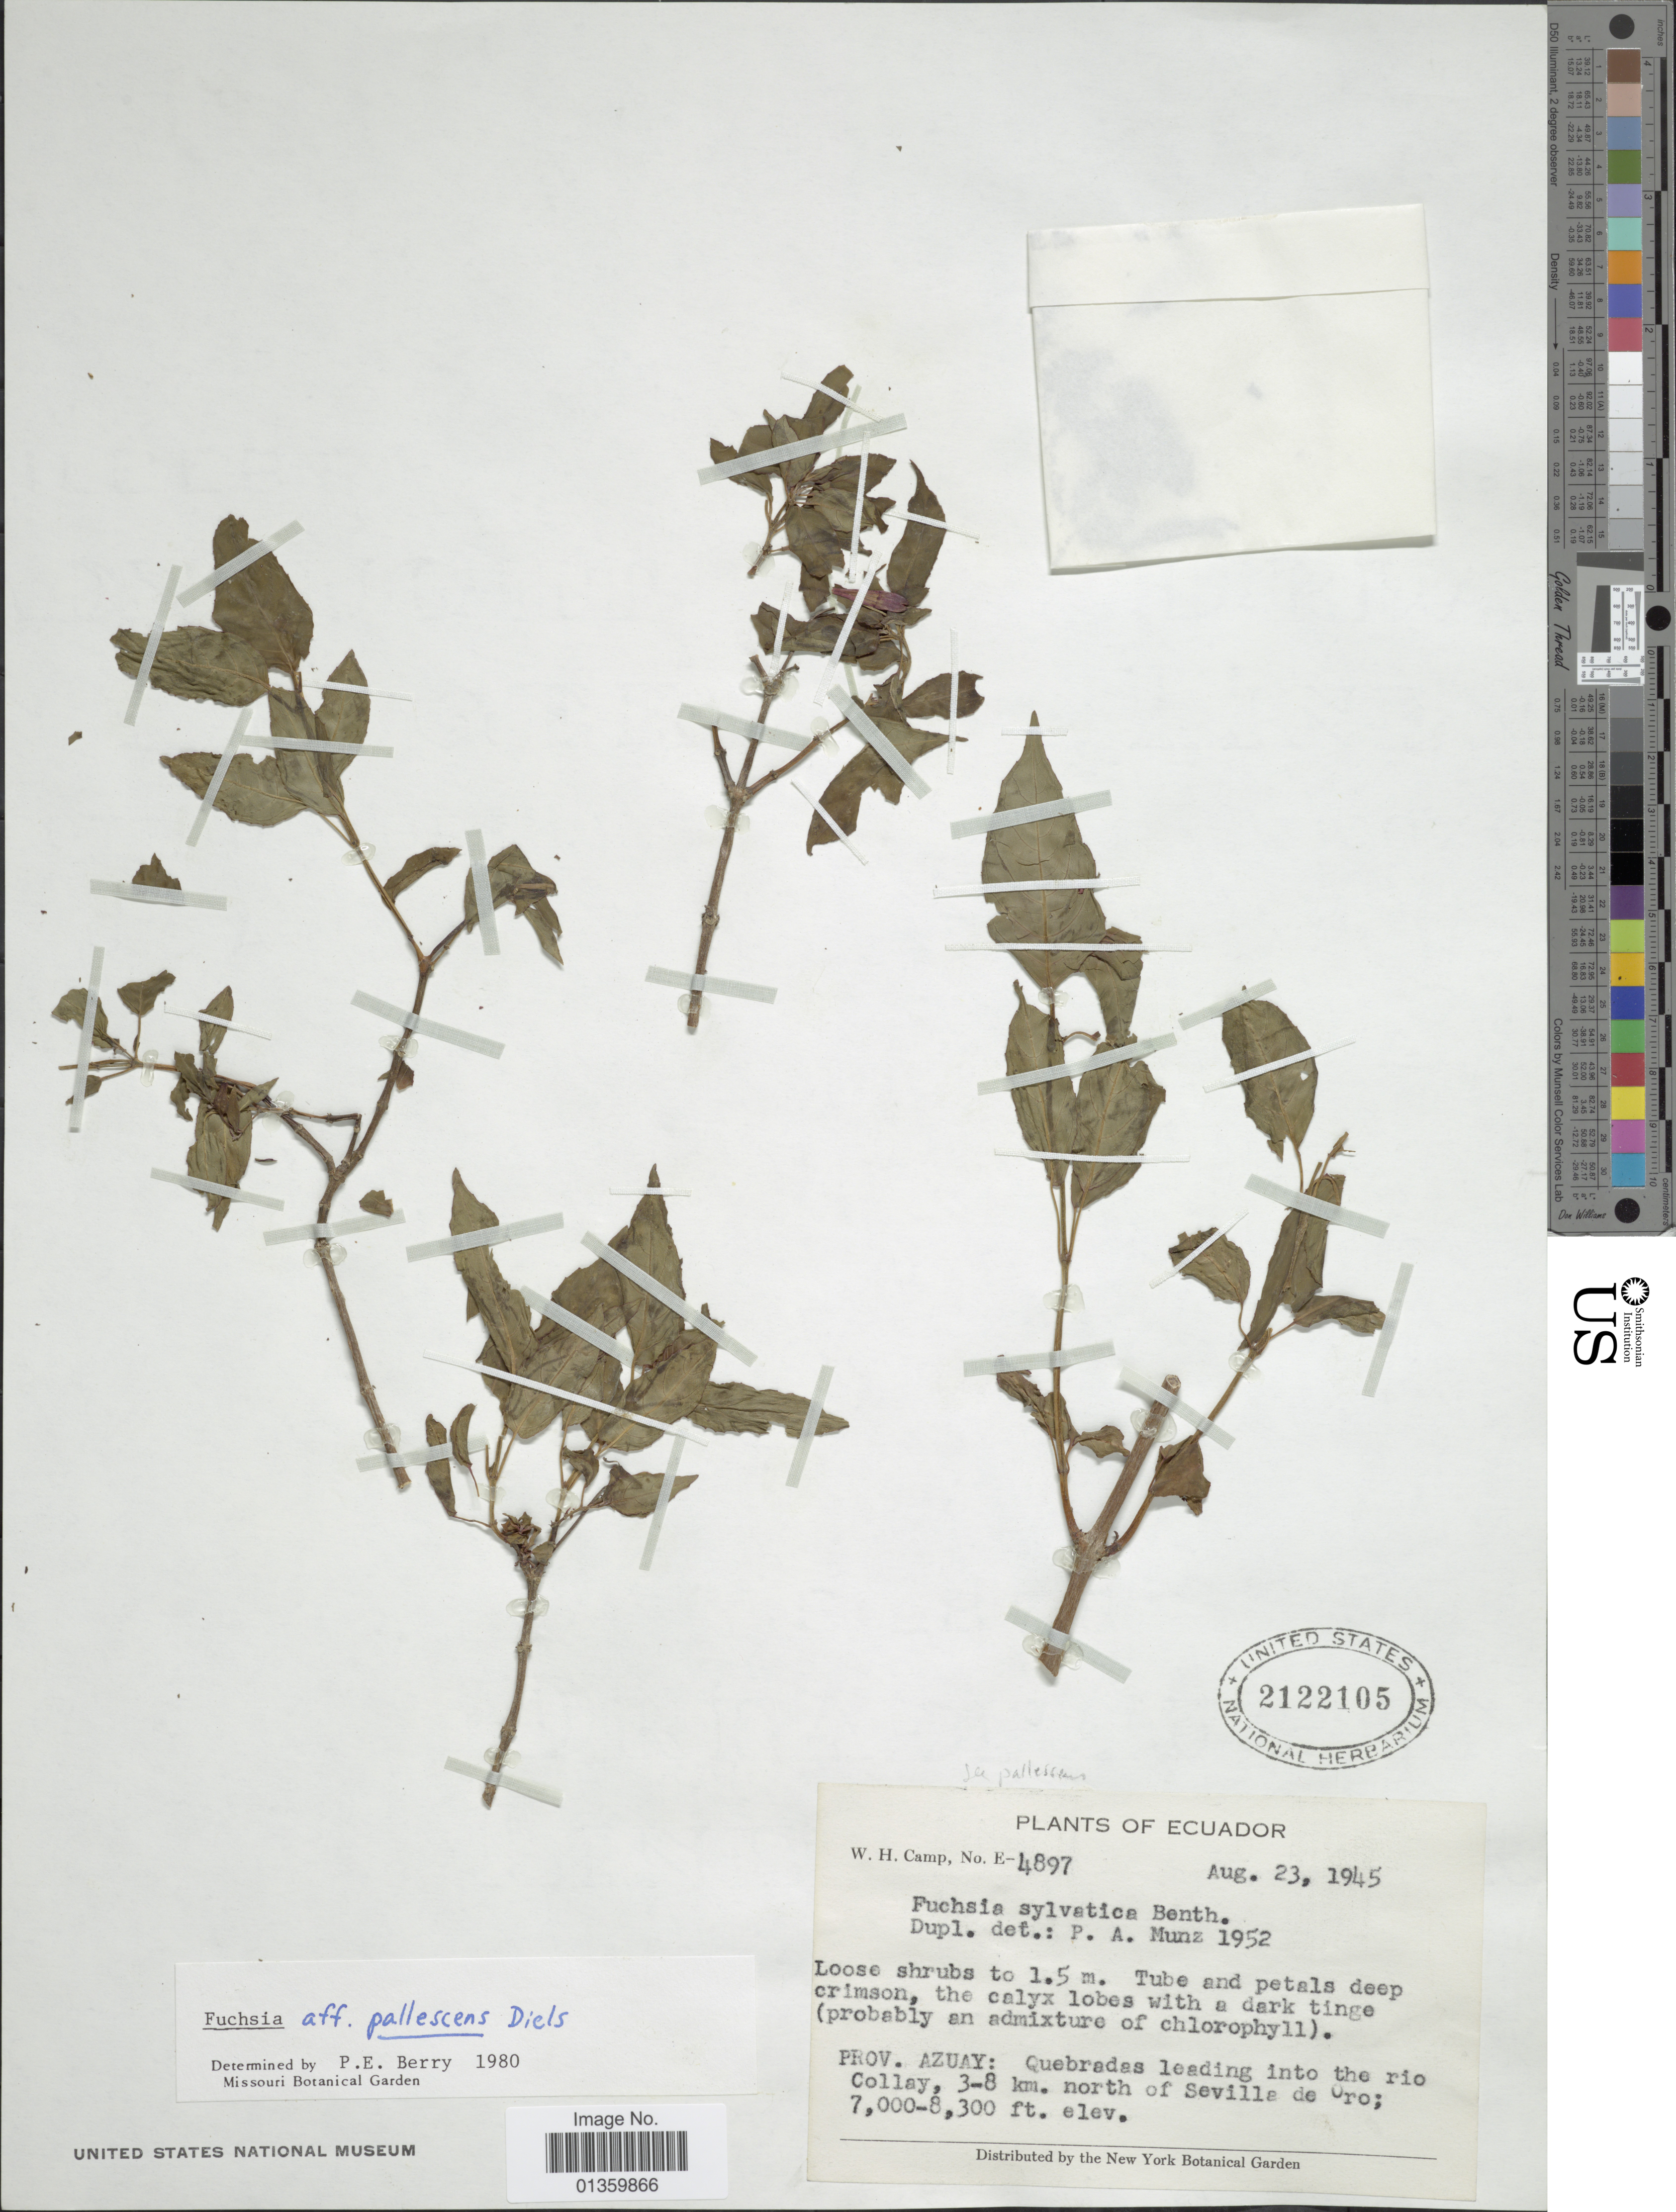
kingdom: Plantae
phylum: Tracheophyta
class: Magnoliopsida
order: Myrtales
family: Onagraceae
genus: Fuchsia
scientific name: Fuchsia pallescens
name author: Diels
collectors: W. H. Camp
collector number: E-4897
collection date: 1945-08-23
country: Ecuador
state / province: Azuay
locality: Quebradas leading into the rio Collay, 3-8 km. north of Seville de Oro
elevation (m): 2134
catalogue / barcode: US 2122105